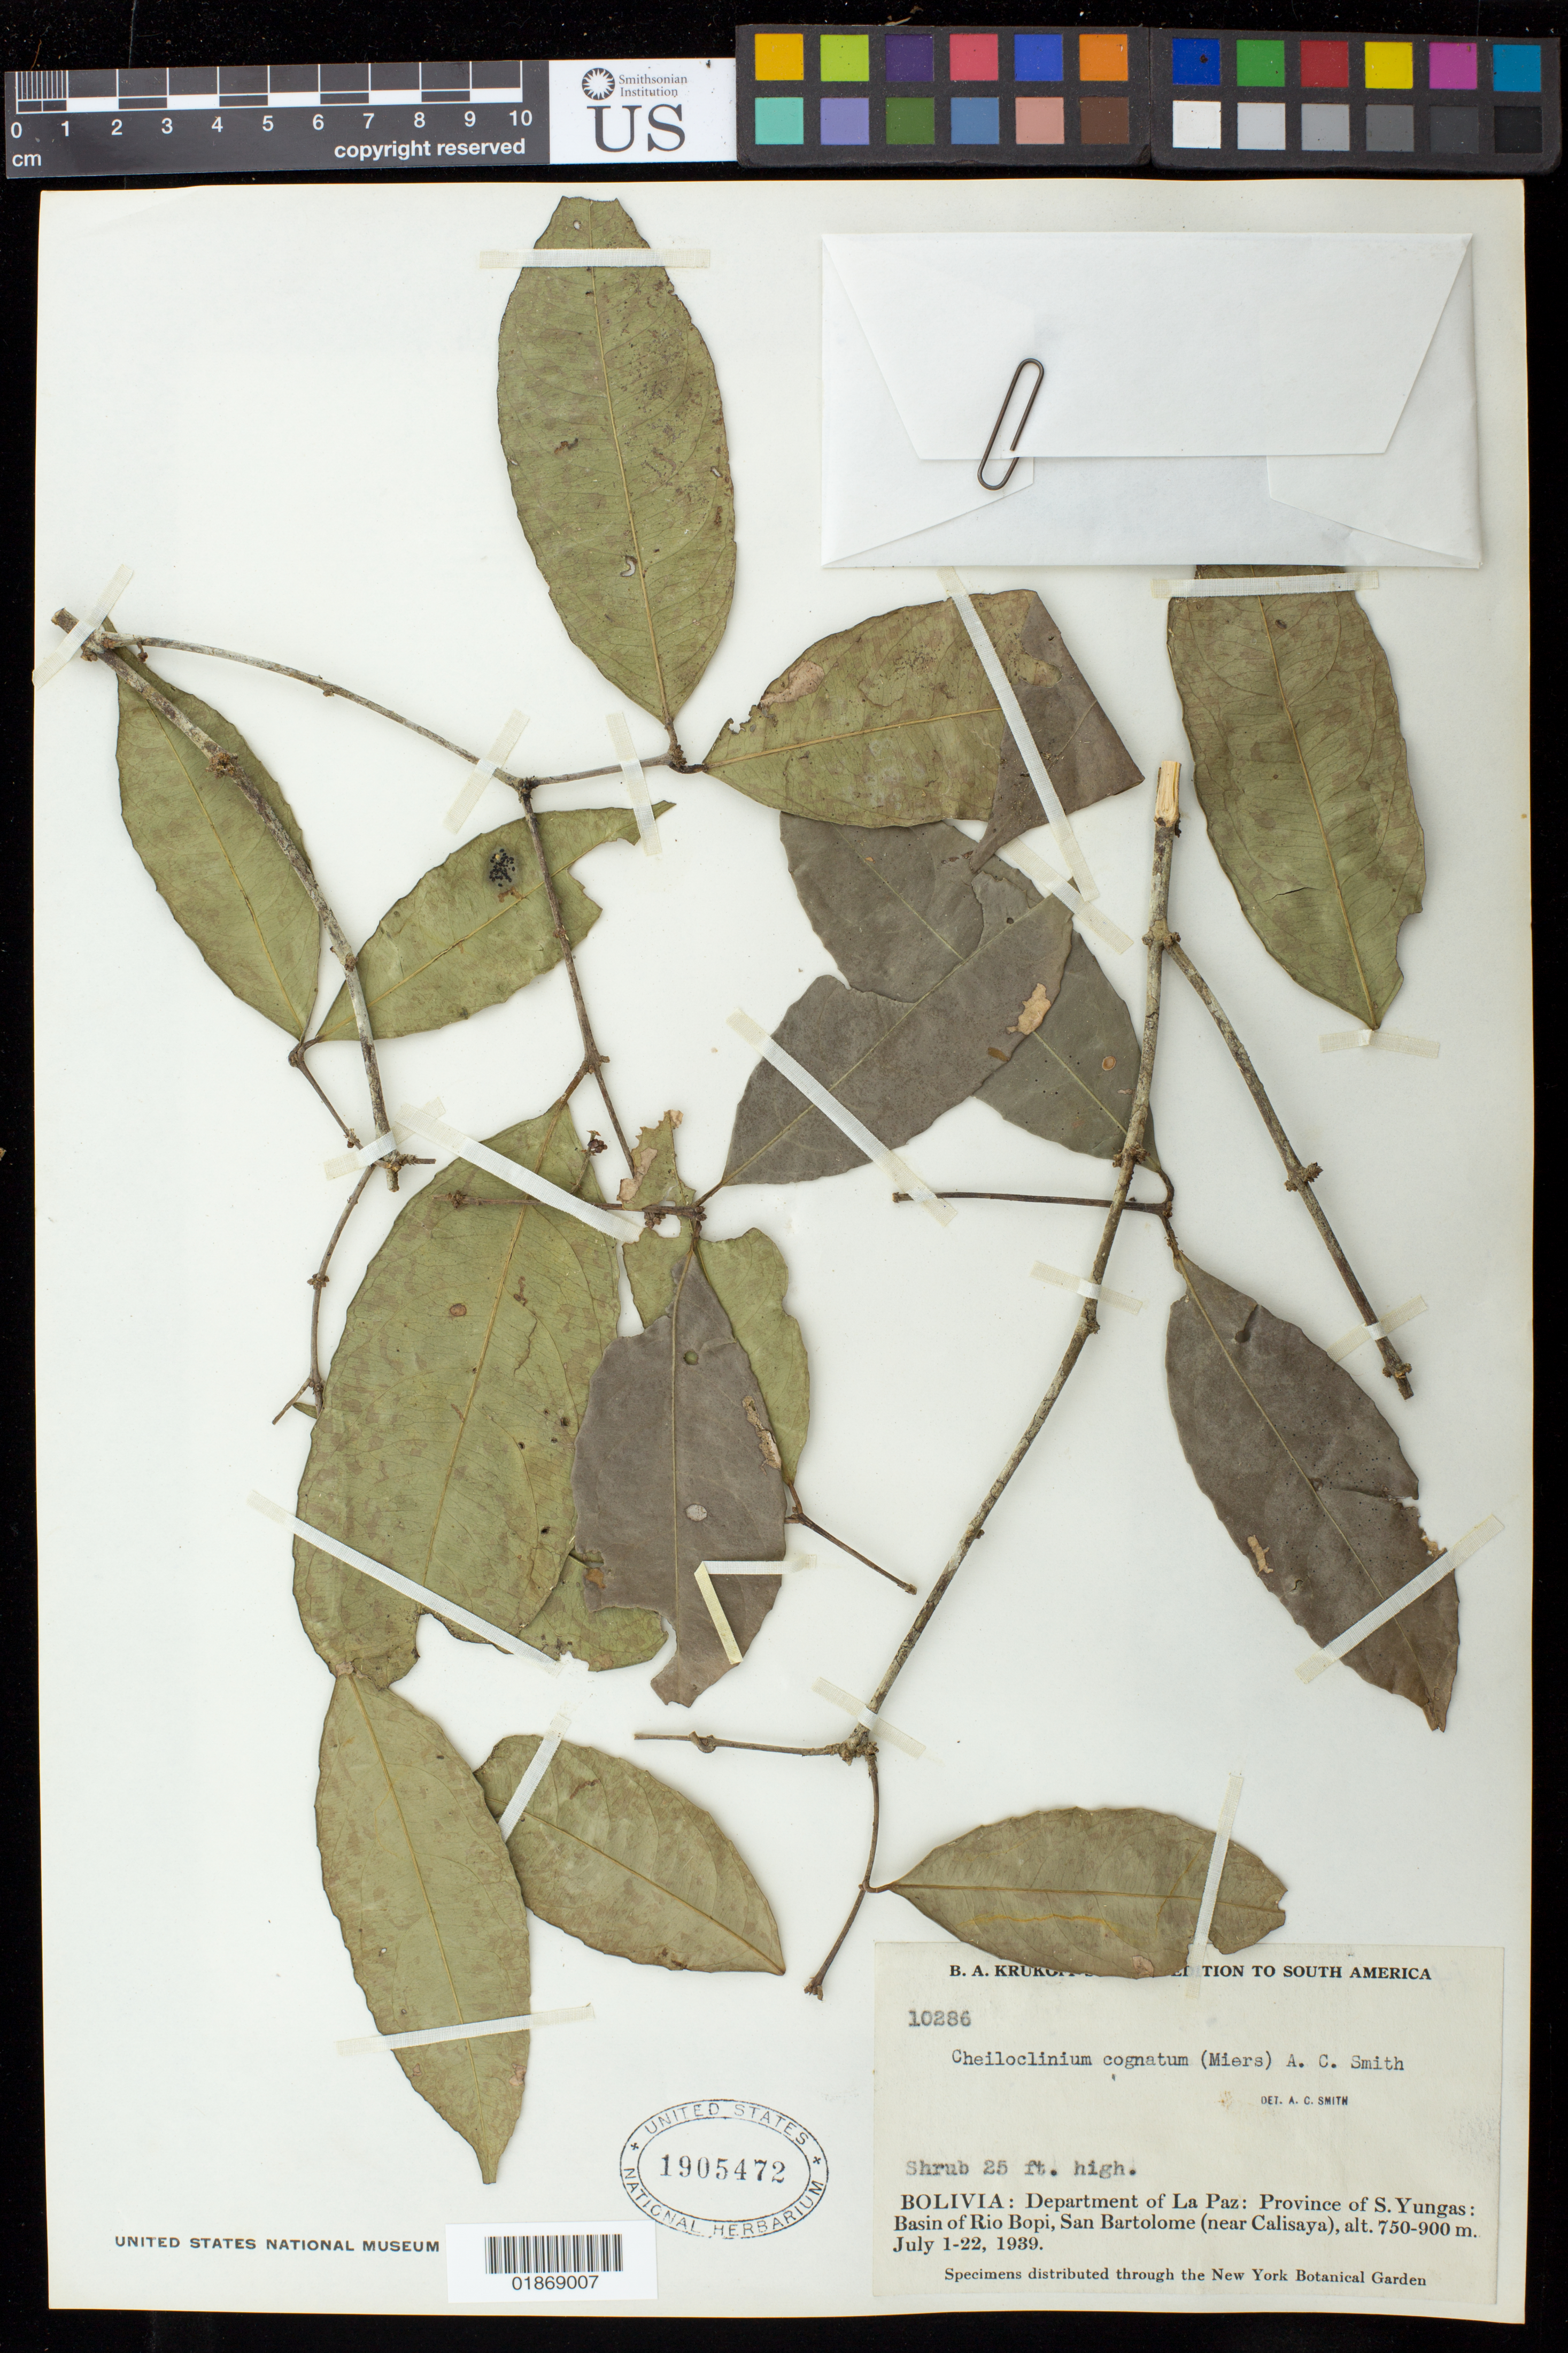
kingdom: Plantae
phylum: Tracheophyta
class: Magnoliopsida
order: Celastrales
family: Celastraceae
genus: Cheiloclinium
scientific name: Cheiloclinium cognatum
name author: (Miers) A.C. Sm.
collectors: B. A. Krukoff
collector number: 10286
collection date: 1939-07-01,1939-07-22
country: Bolivia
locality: Department of La Paz; Province of S. Yungas; Basin of Rio Bopi, San Bartolome (near Calisaya)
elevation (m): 750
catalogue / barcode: US 1905472